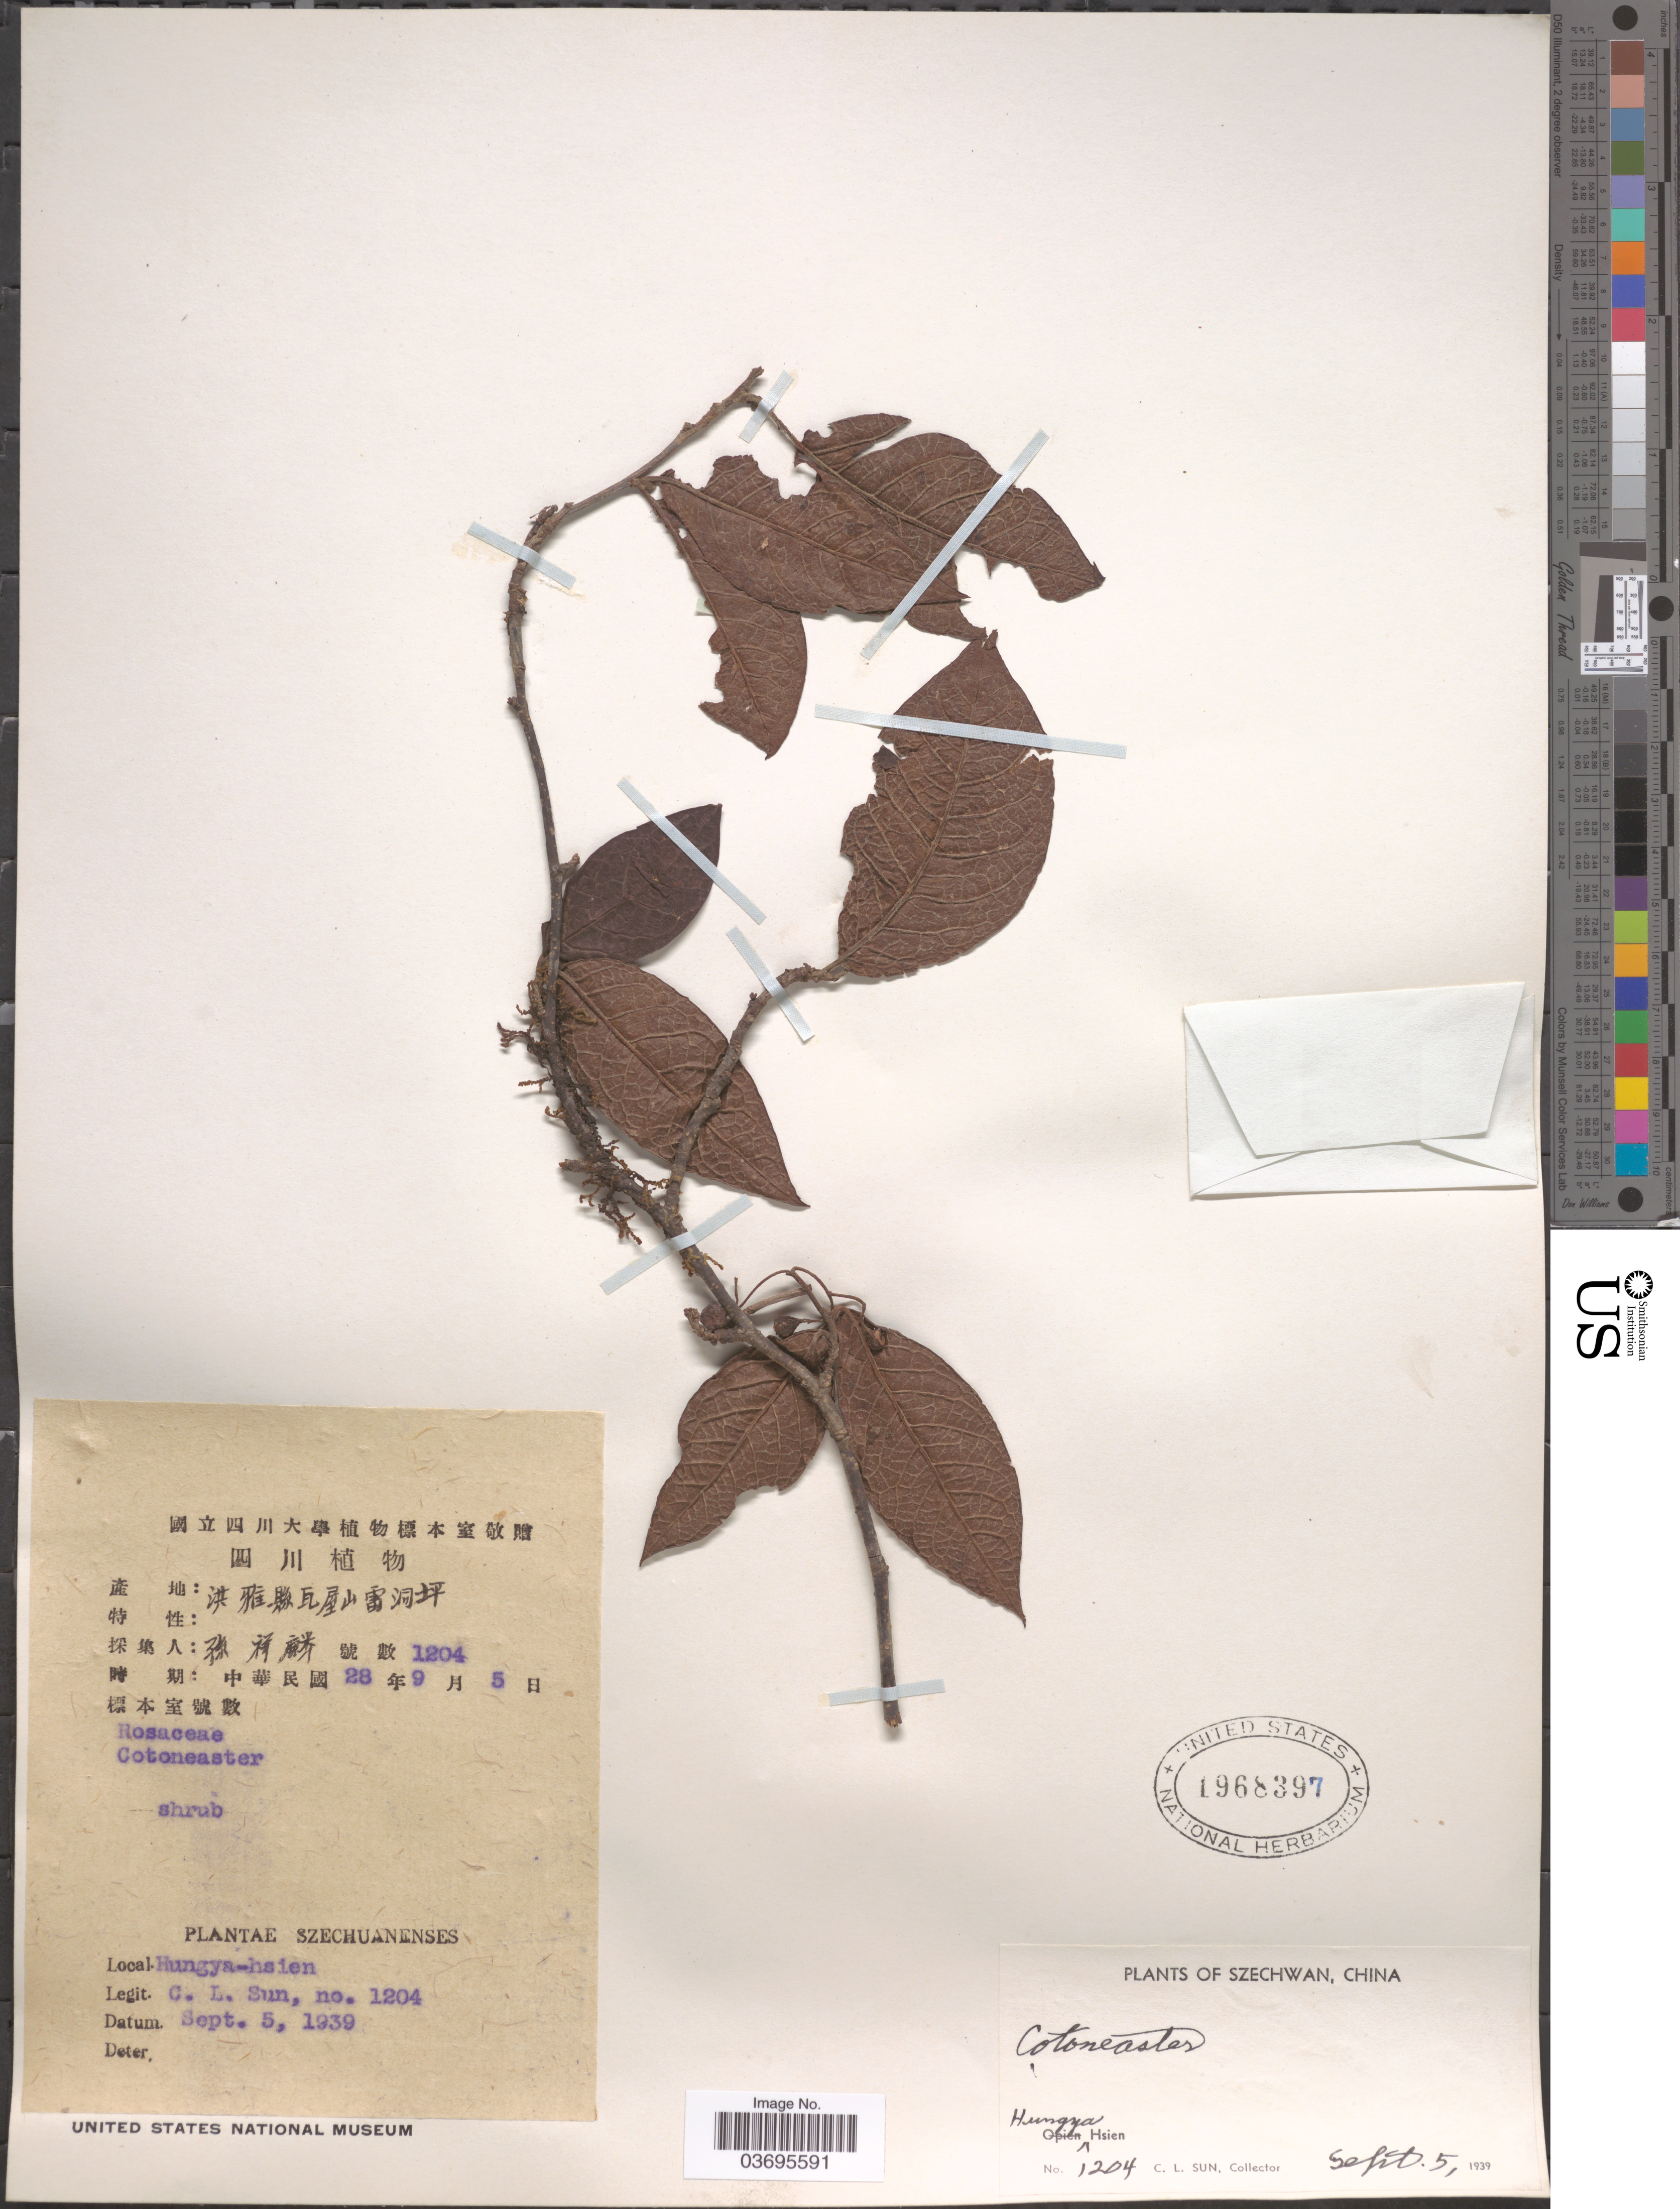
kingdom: Plantae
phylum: Tracheophyta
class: Magnoliopsida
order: Rosales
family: Rosaceae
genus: Cotoneaster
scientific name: Cotoneaster sp.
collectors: C. Sun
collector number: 1204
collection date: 1939-09-05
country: China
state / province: Sichuan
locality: Szechwan. Hungya Hsien.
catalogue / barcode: US 19678397